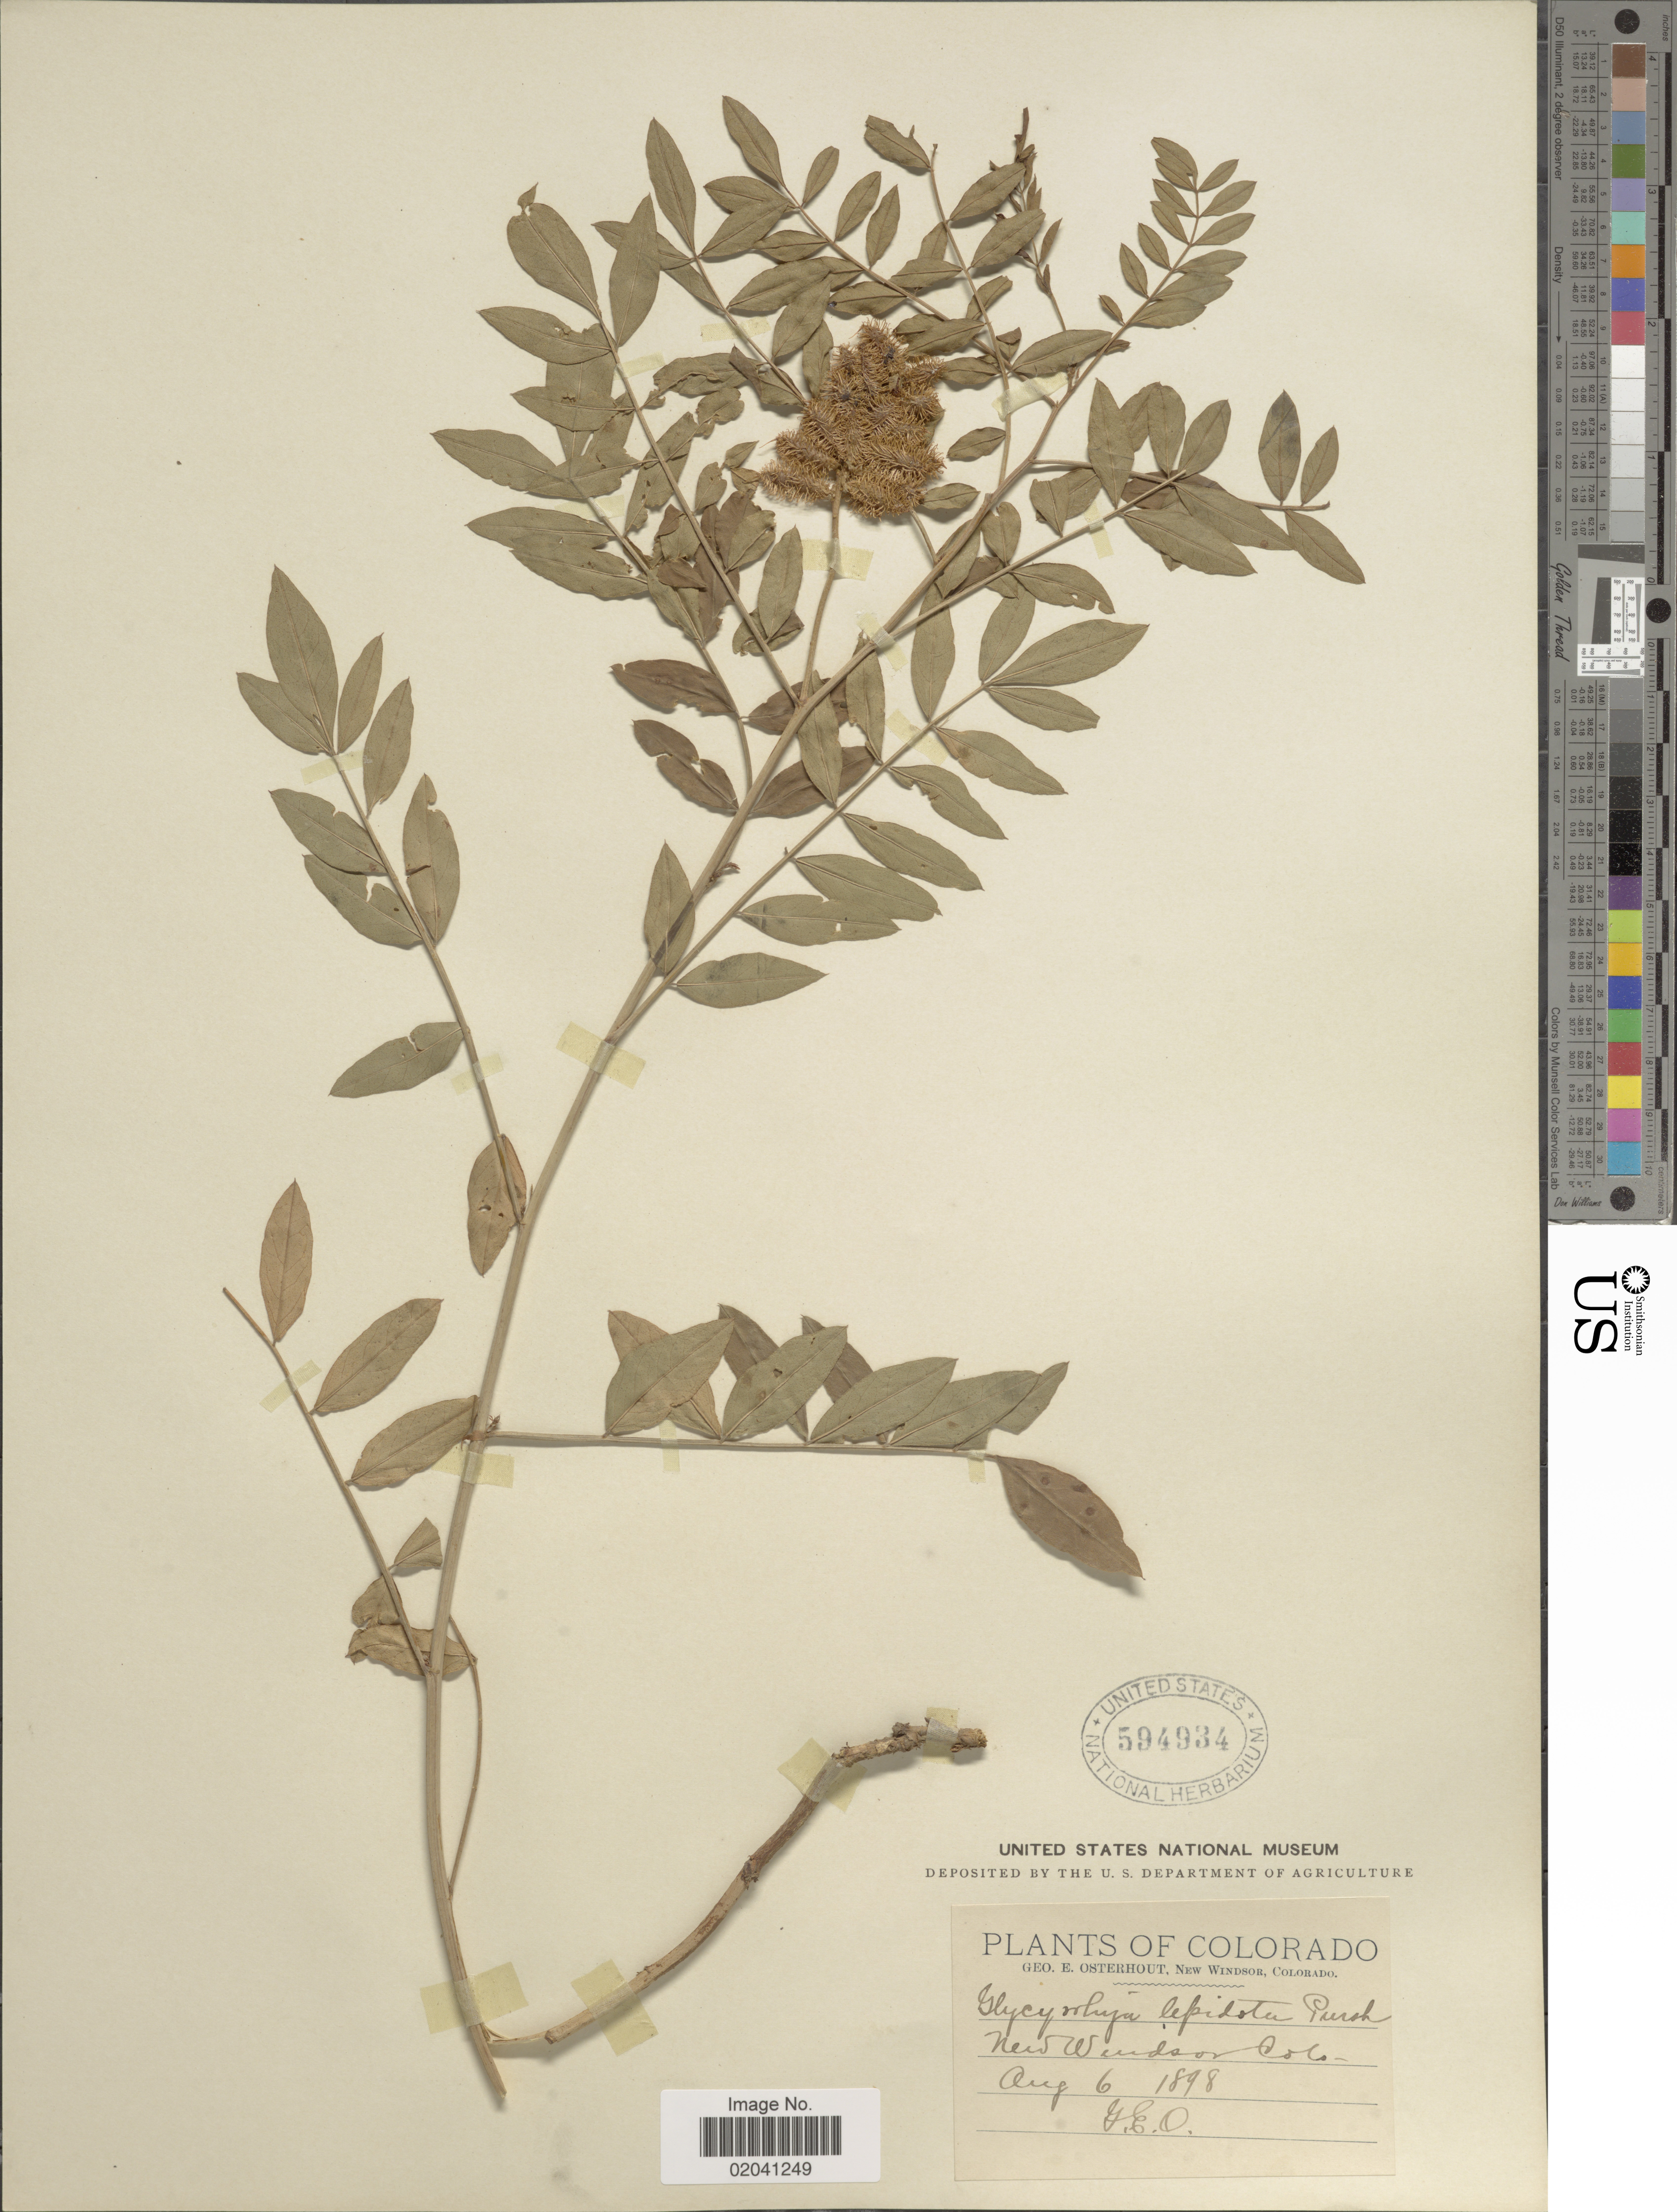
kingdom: Plantae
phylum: Tracheophyta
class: Magnoliopsida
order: Fabales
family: Fabaceae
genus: Glycyrrhiza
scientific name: Glycyrrhiza lepidota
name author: Pursh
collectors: G. Osterhout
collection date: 1898-08-06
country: United States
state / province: Colorado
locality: New Windsor, Colo.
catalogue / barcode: US 594934